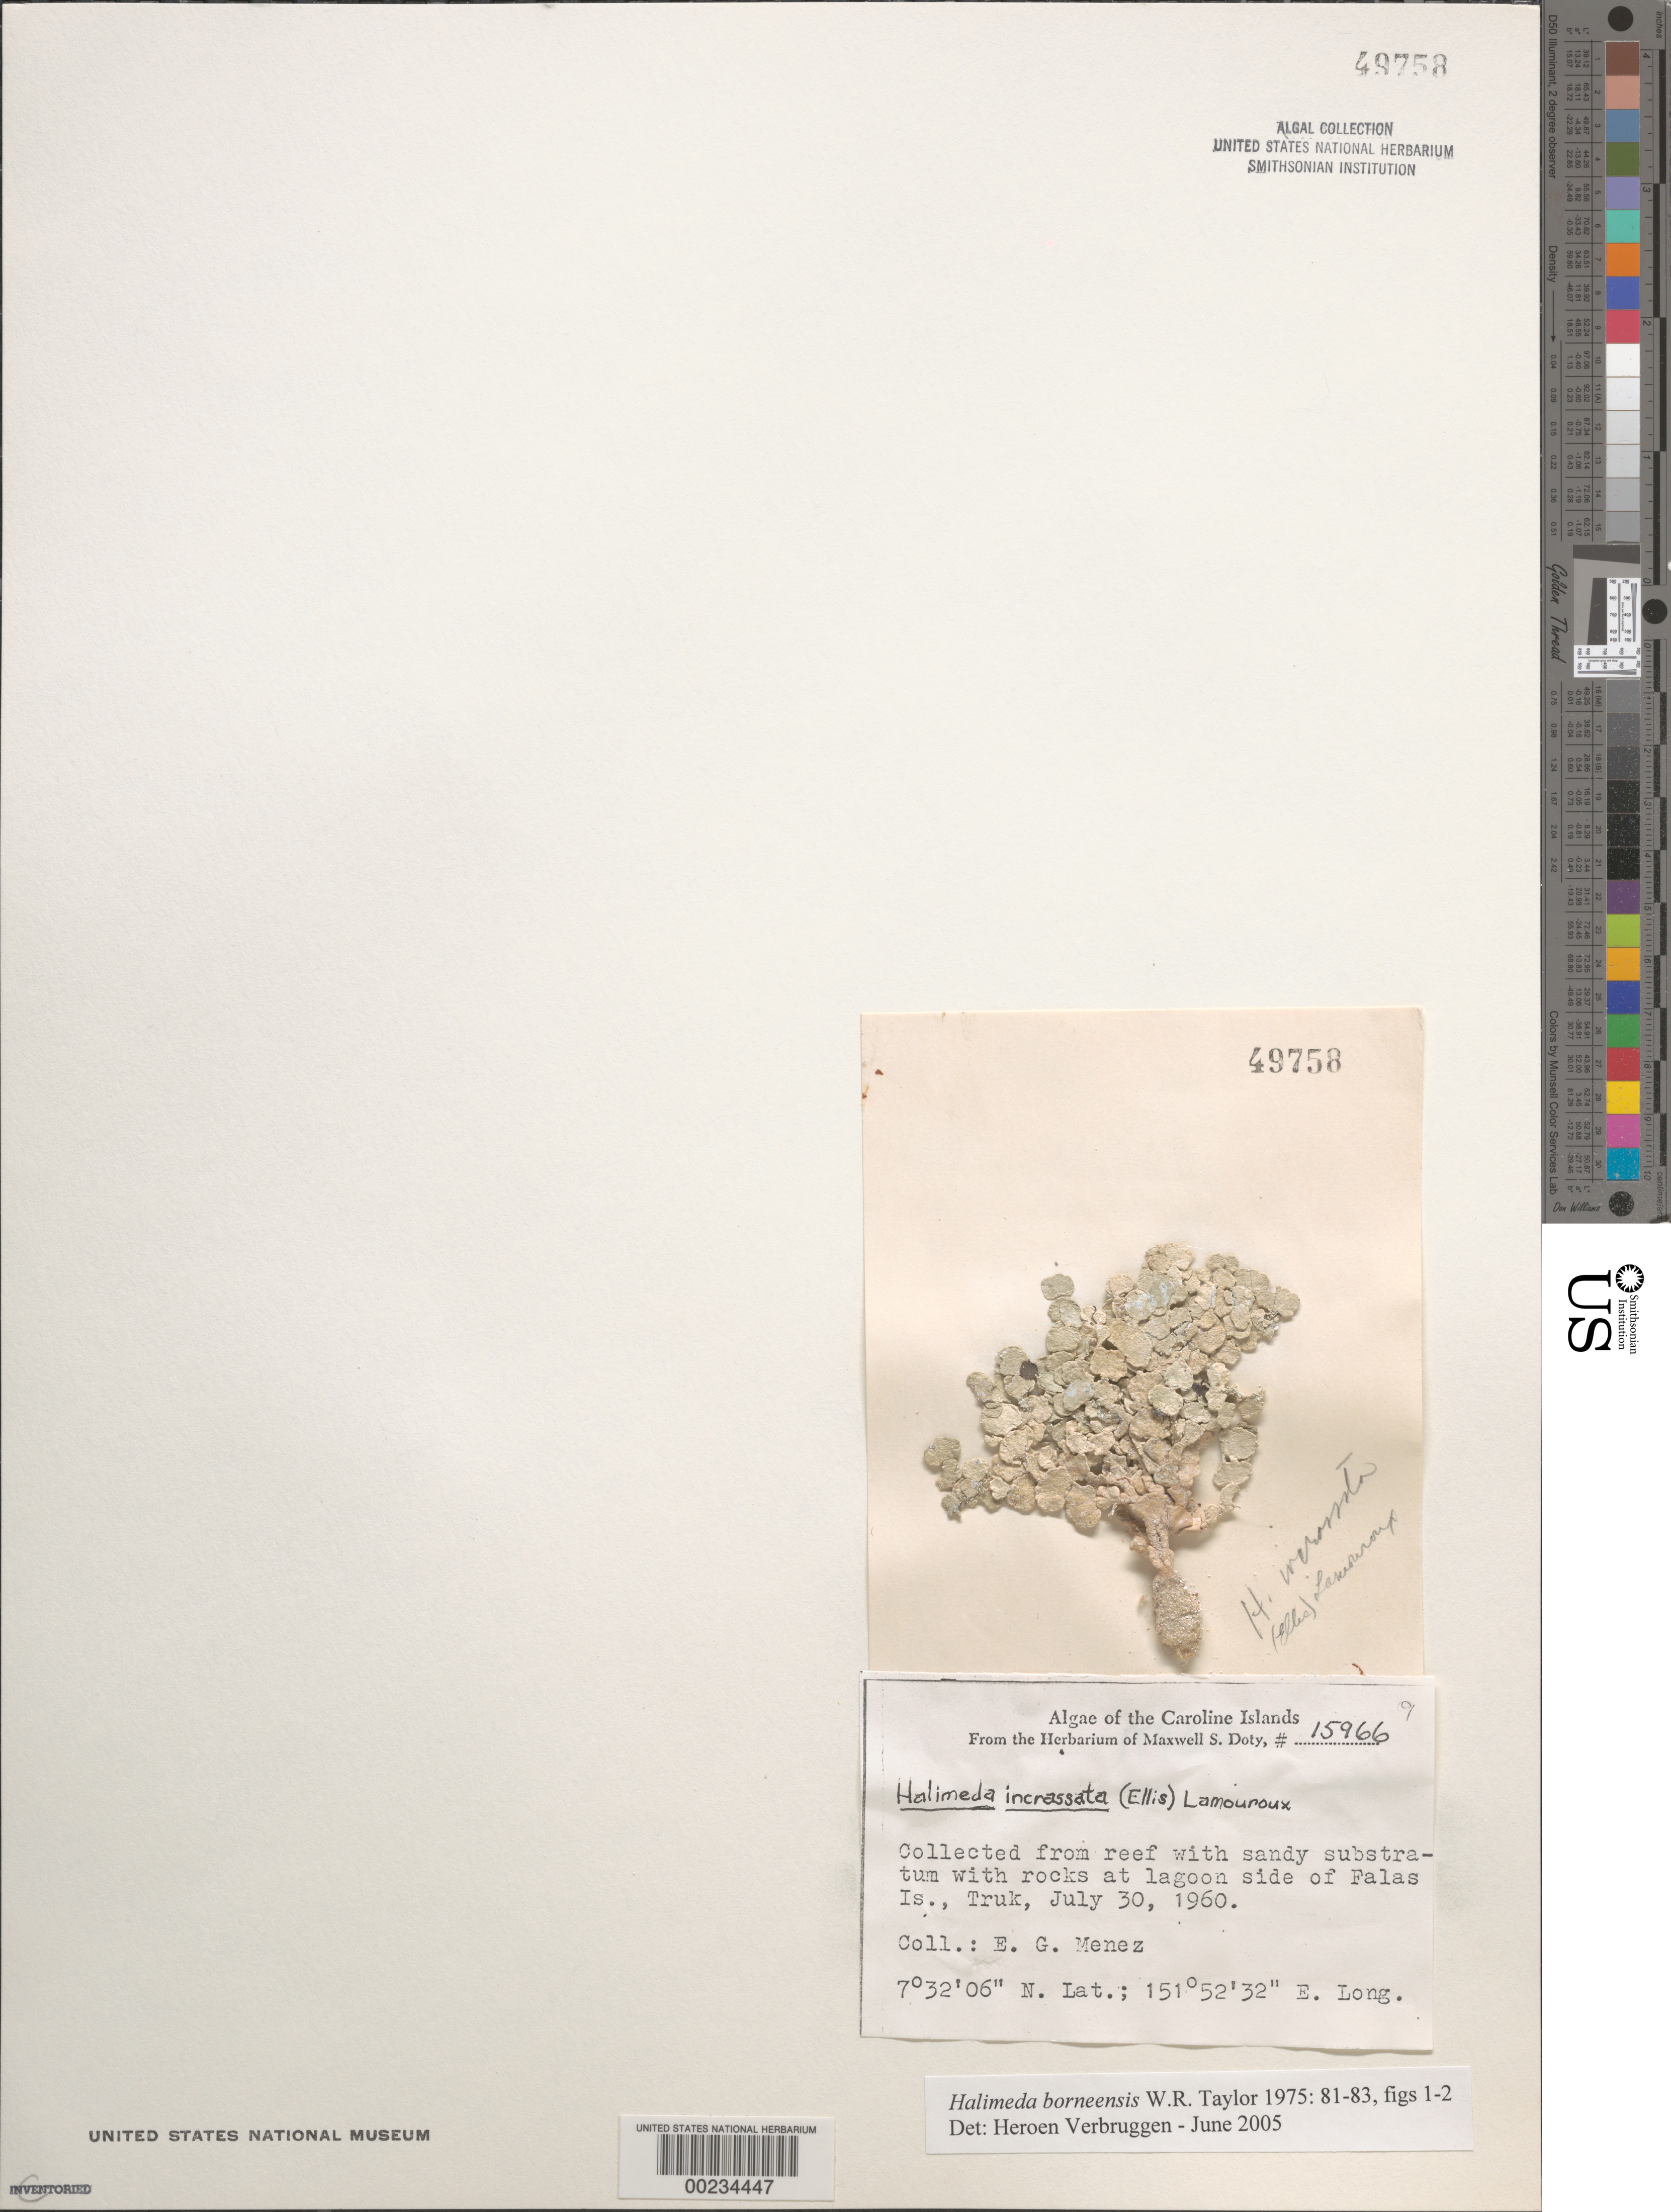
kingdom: Plantae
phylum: Chlorophyta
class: Ulvophyceae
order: Bryopsidales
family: Halimedaceae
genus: Halimeda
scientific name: Halimeda borneensis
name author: W.R. Taylor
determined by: Verbruggen, H.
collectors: Meñez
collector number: MSD 15966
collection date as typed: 30 Jul 1960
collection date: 1960-07-30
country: Micronesia, Federated States of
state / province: Truk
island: Falas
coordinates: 7 32' 06" N, 151 52' 32" E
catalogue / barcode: US 49758